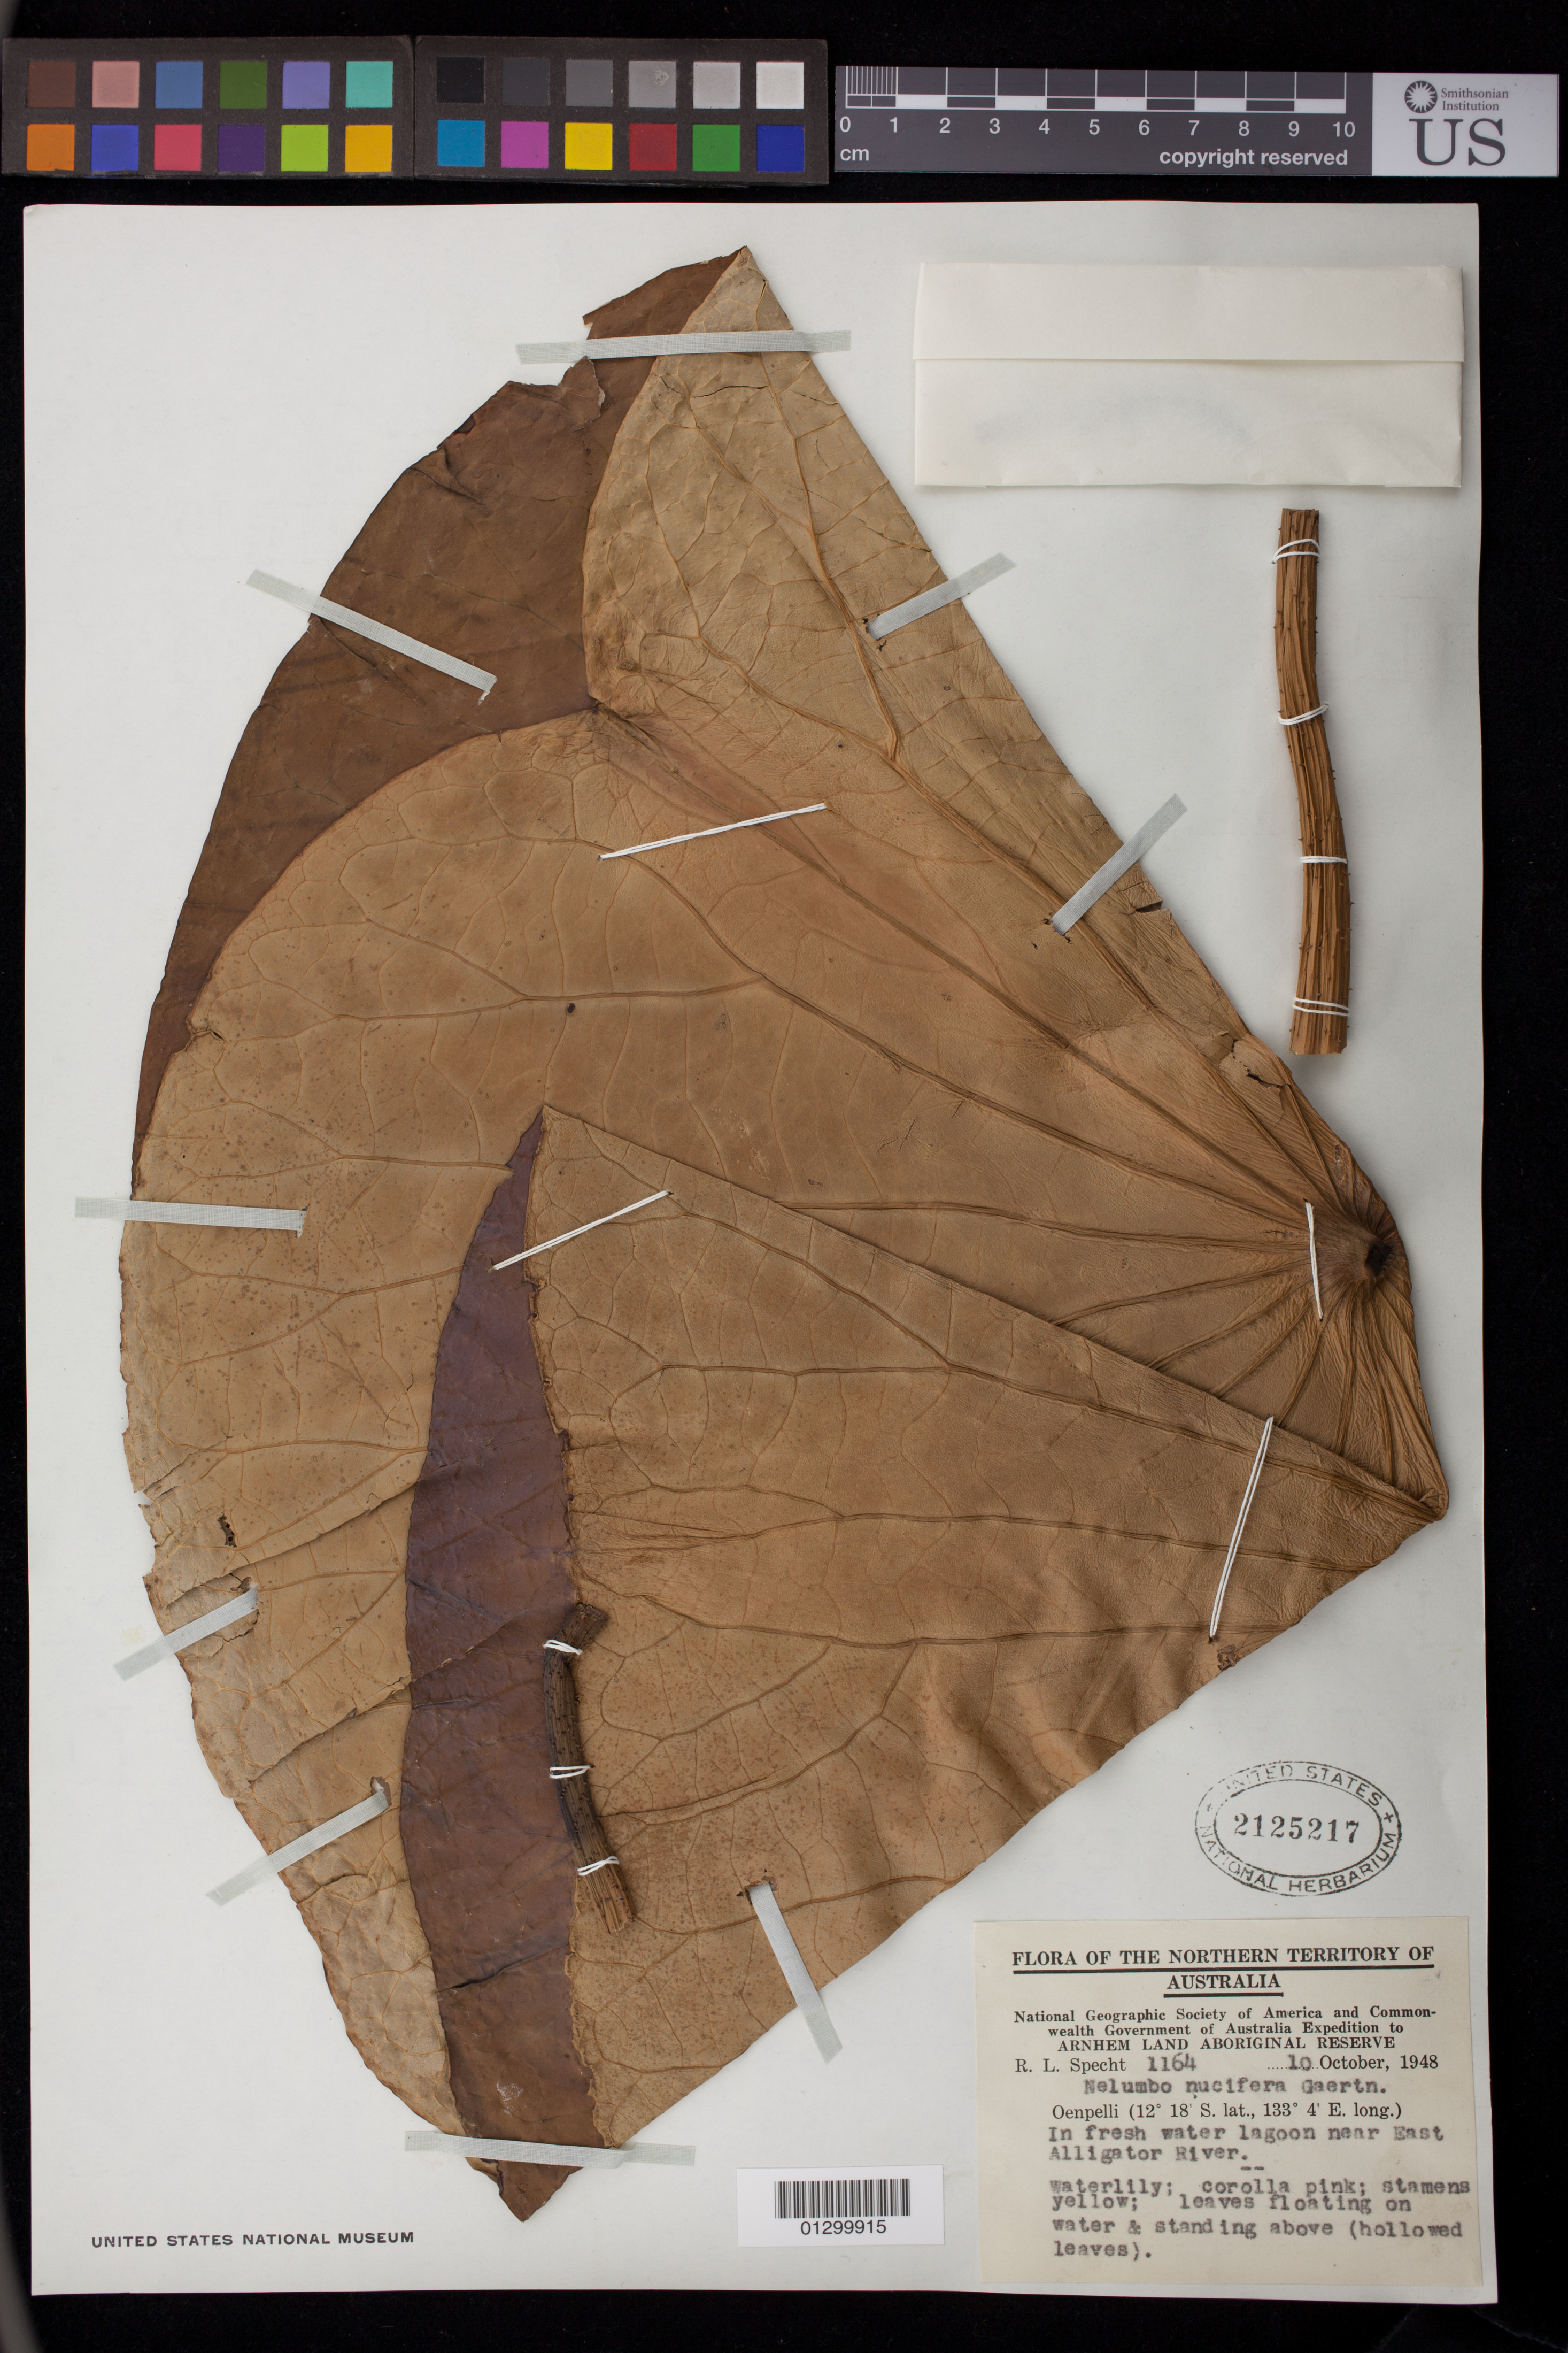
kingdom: Plantae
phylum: Tracheophyta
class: Magnoliopsida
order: Proteales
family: Nelumbonaceae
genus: Nelumbo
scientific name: Nelumbo nucifera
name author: Gaertn.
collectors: R. L. Specht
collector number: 1164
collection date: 1948-10-10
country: Australia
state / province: Northern Territory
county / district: West Arnhem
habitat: In fresh water lagoon near East Alligator River.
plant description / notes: Waterlily; corolla pink; stamen yellowl; leaves floating on water and standing above (hollowed leaves).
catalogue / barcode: US 2125217